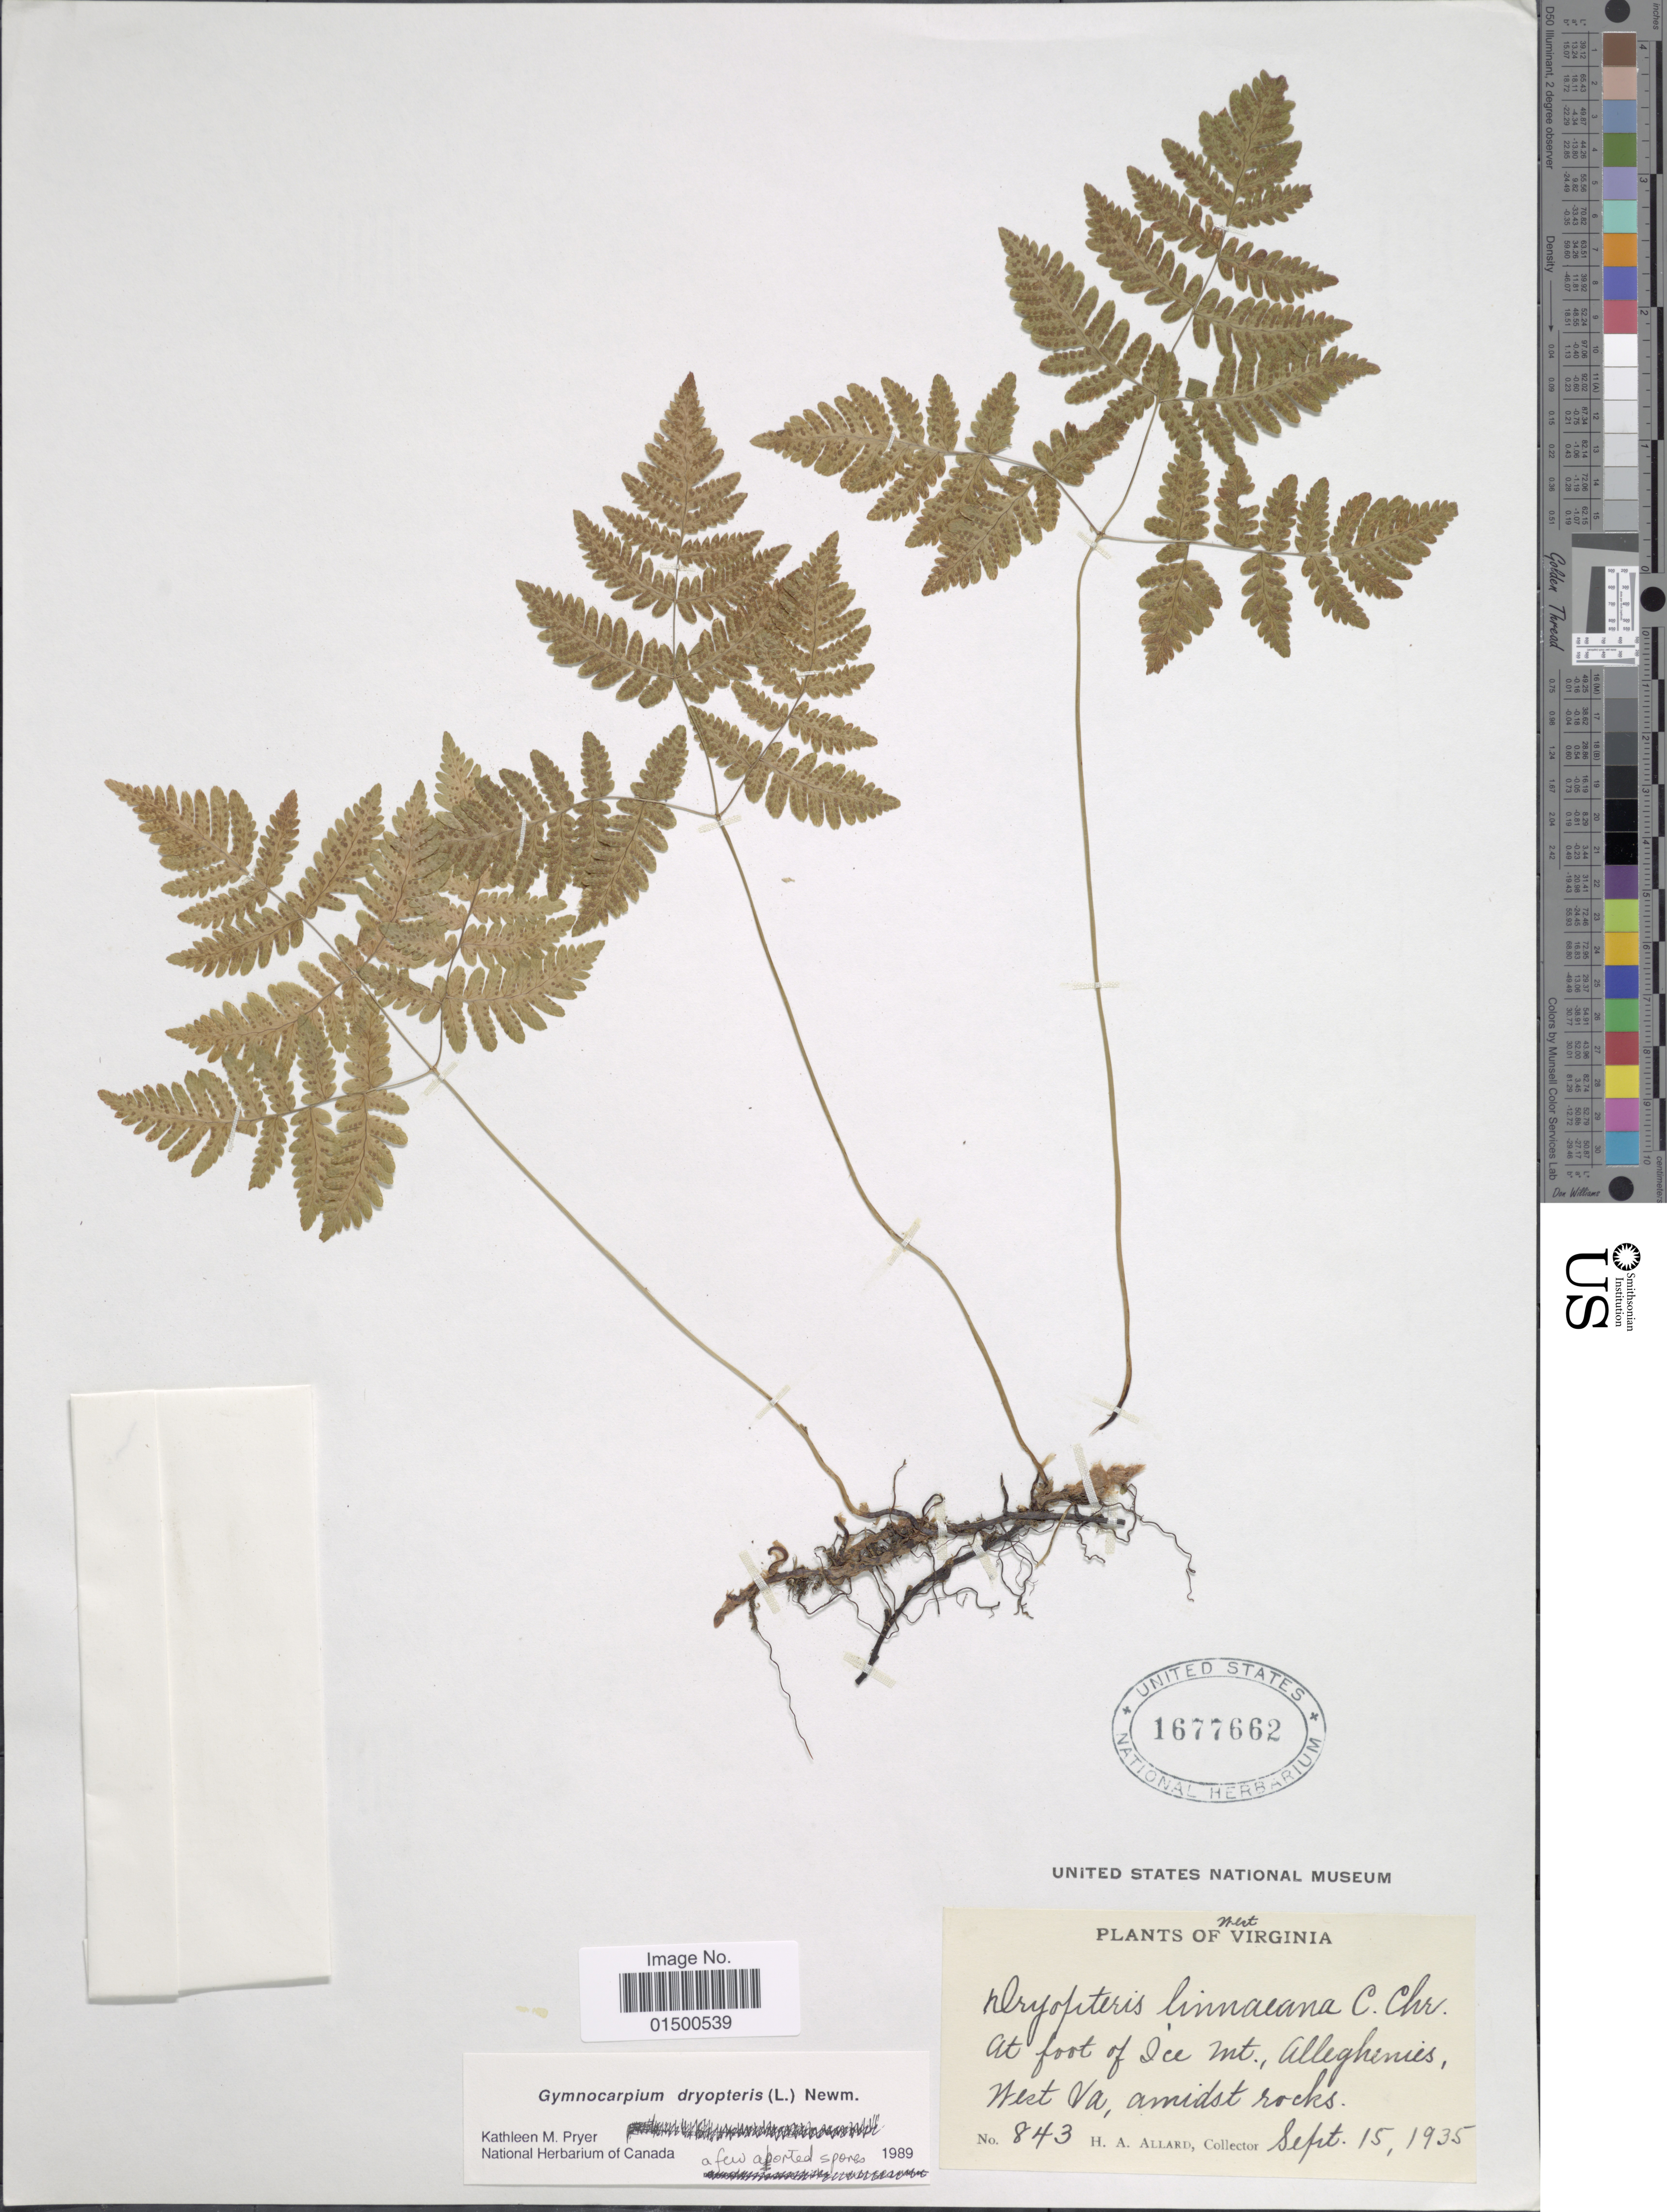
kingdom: Plantae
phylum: Tracheophyta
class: Polypodiopsida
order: Polypodiales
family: Cystopteridaceae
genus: Gymnocarpium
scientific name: Gymnocarpium dryopteris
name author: (L.) Newman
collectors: H. A. Allard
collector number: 843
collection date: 1935-09-15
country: United States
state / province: West Virginia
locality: At foot of Ice Mt.. Alleghenies, West Va, amidst rocks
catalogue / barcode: US 1677662